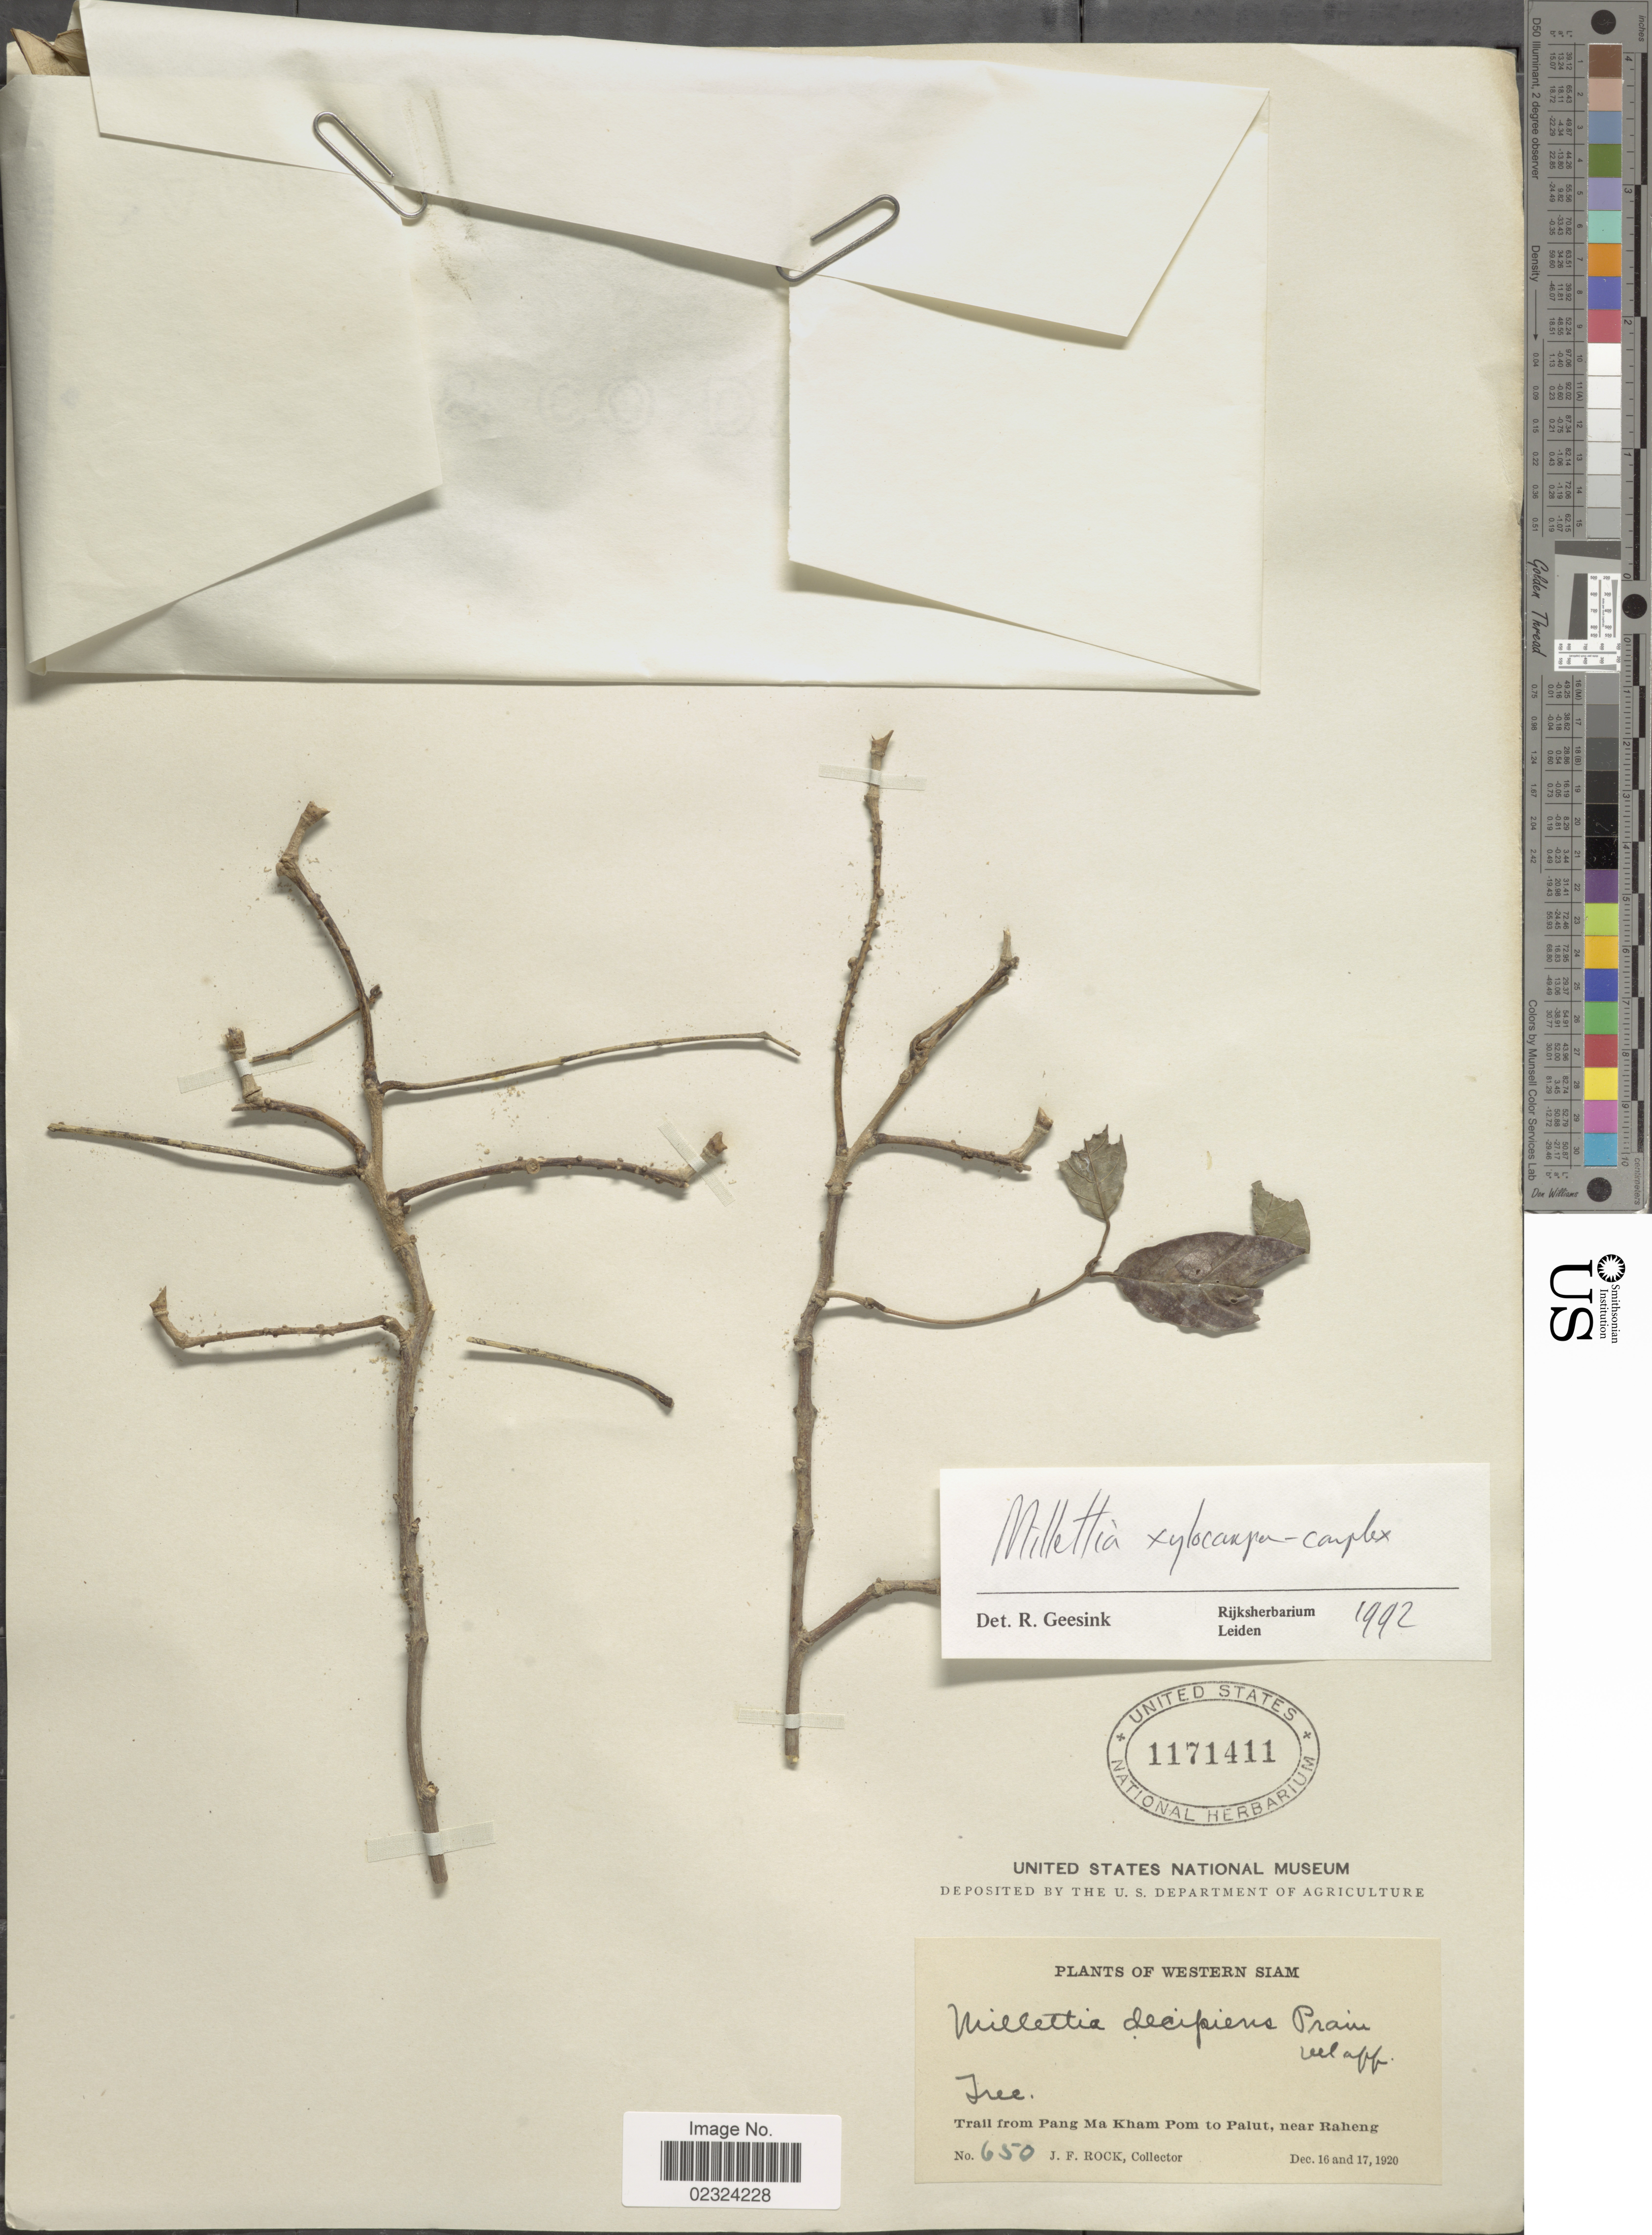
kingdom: Plantae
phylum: Tracheophyta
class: Magnoliopsida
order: Fabales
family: Fabaceae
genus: Millettia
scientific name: Millettia xylocarpa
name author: Miq.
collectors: J. Rock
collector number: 650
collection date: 1920-12-16/1920-12-17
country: Thailand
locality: Western Siam. Trail from Pang Ma Kham Pom to Palut, near Raheng.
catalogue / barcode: US 1171411